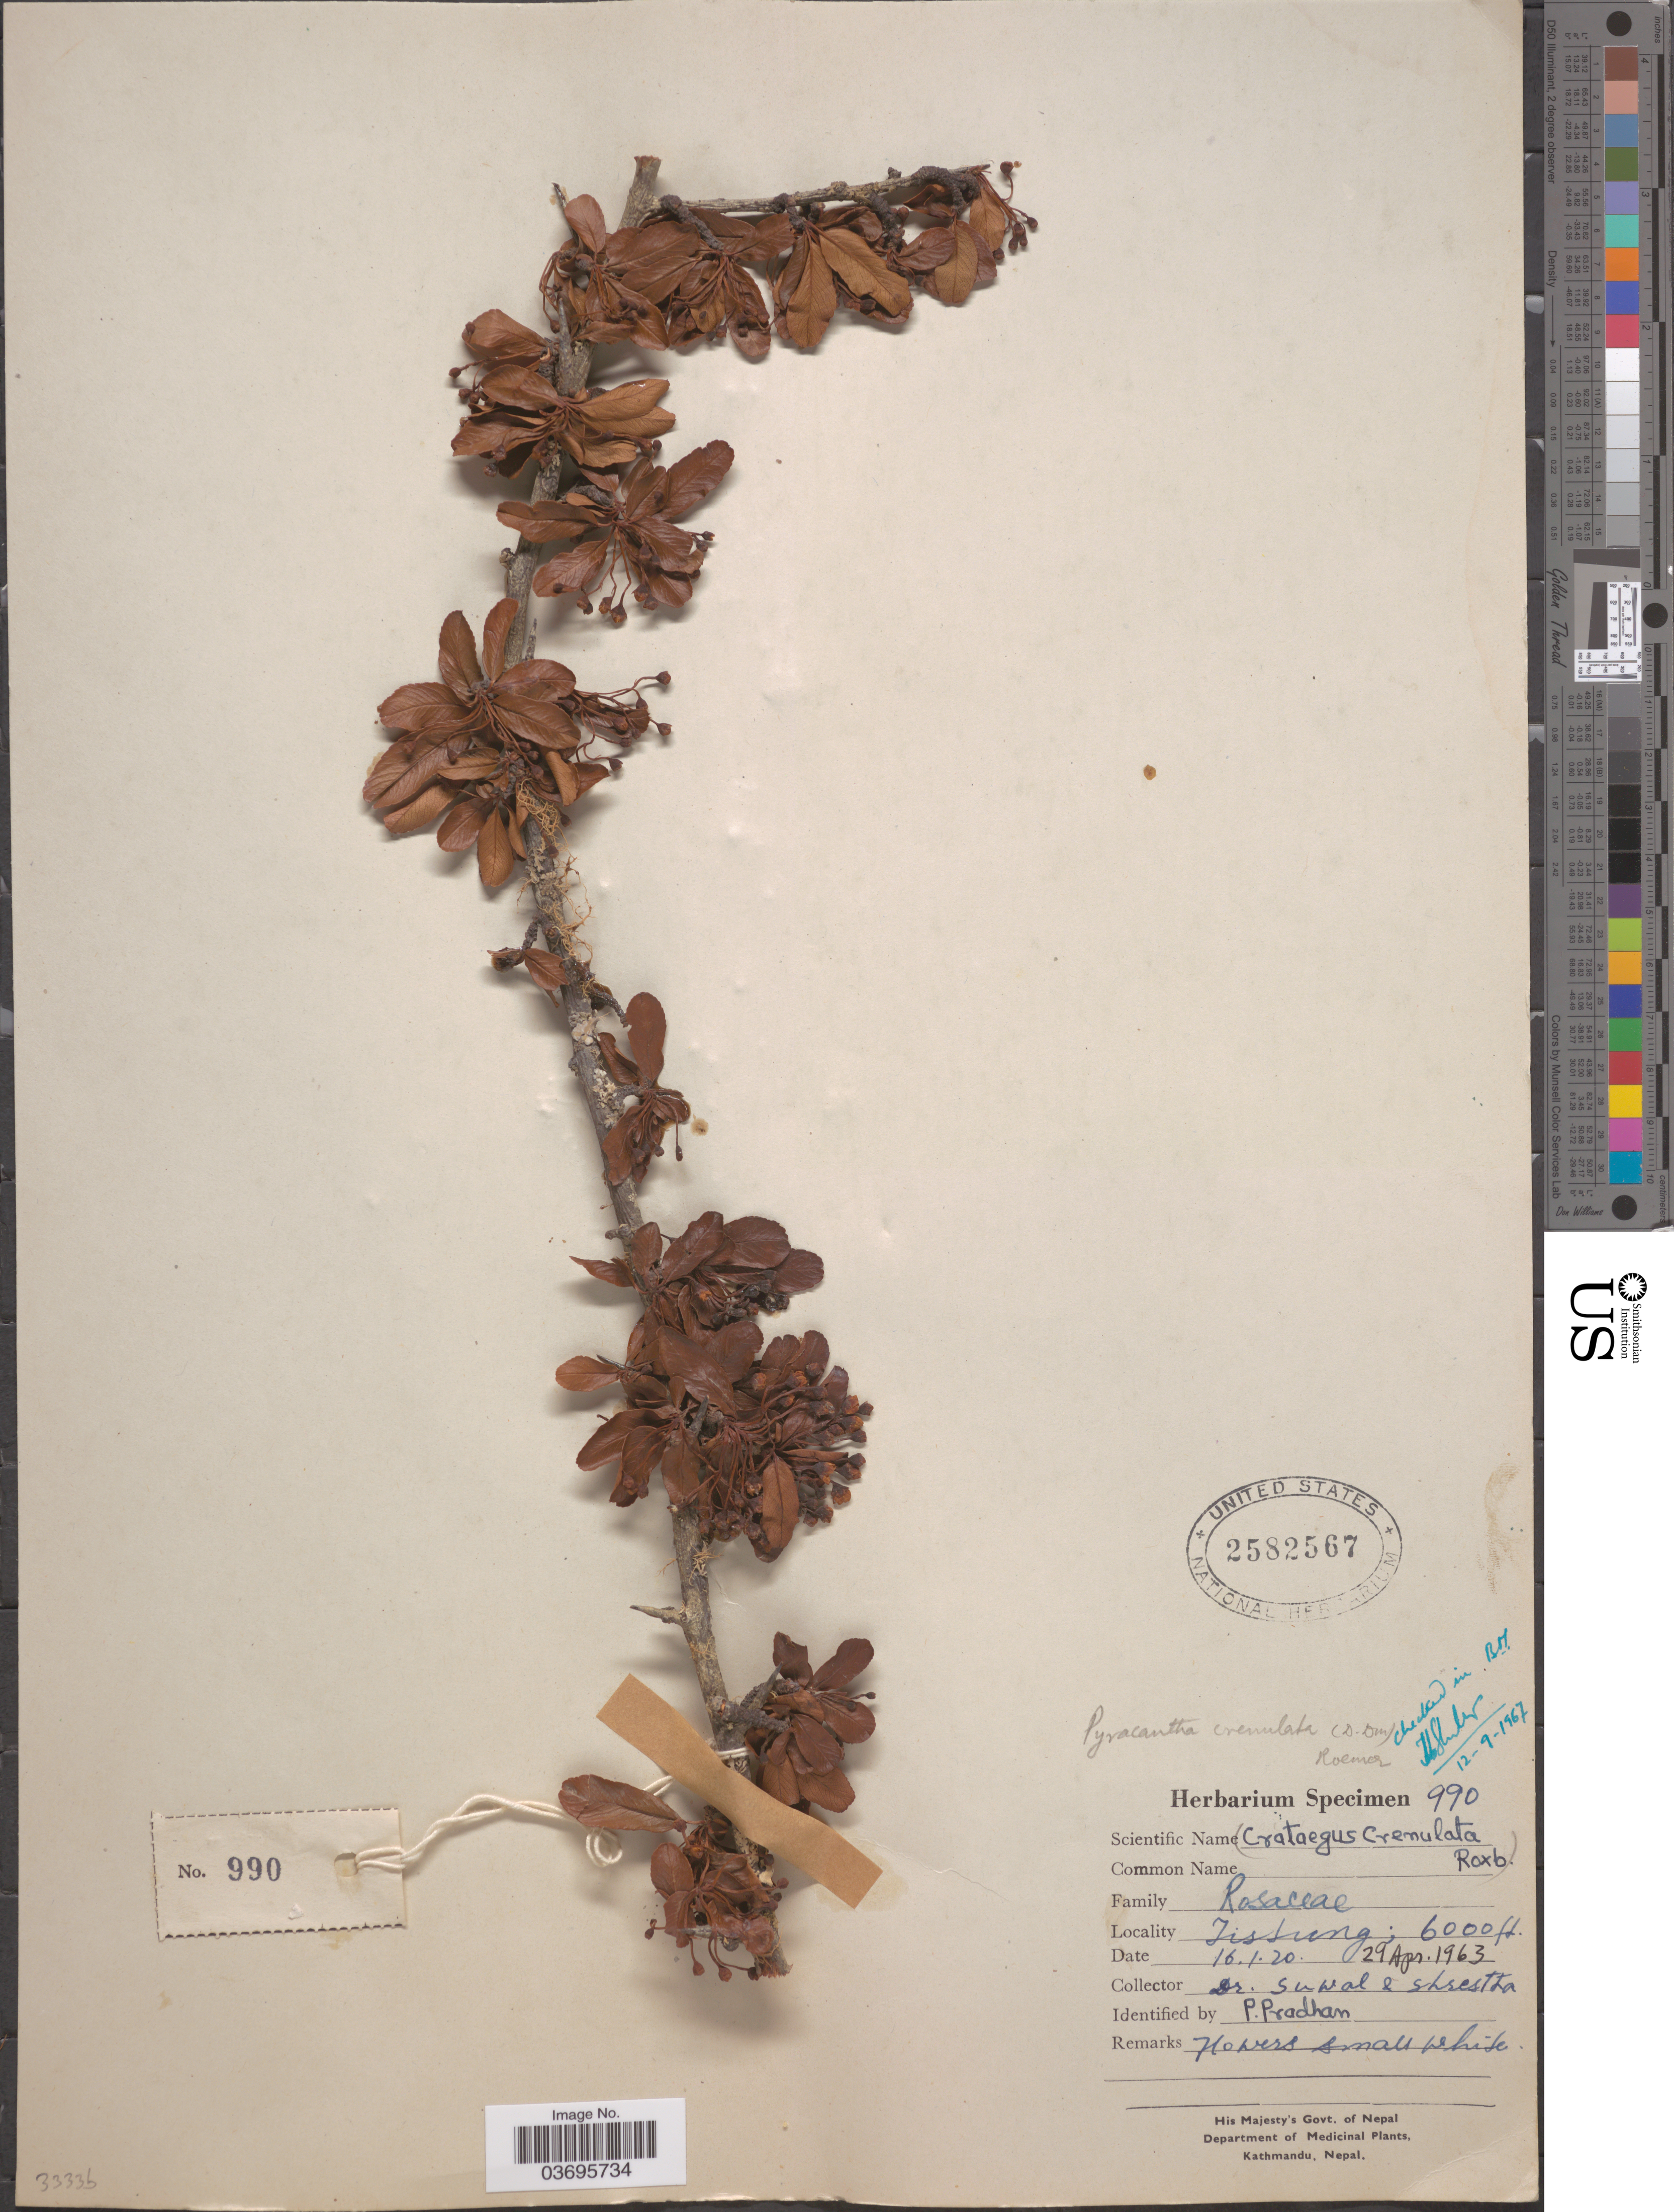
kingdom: Plantae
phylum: Tracheophyta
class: Magnoliopsida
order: Rosales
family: Rosaceae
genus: Pyracantha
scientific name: Pyracantha crenulata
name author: (D. Don) M. Roem.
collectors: -. Suwal & -. Shrestha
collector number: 990?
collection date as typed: Transcribed d/m/y: 16/1/20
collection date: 1963-04-29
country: Nepal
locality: Tistung.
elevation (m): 1829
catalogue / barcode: US 2582567